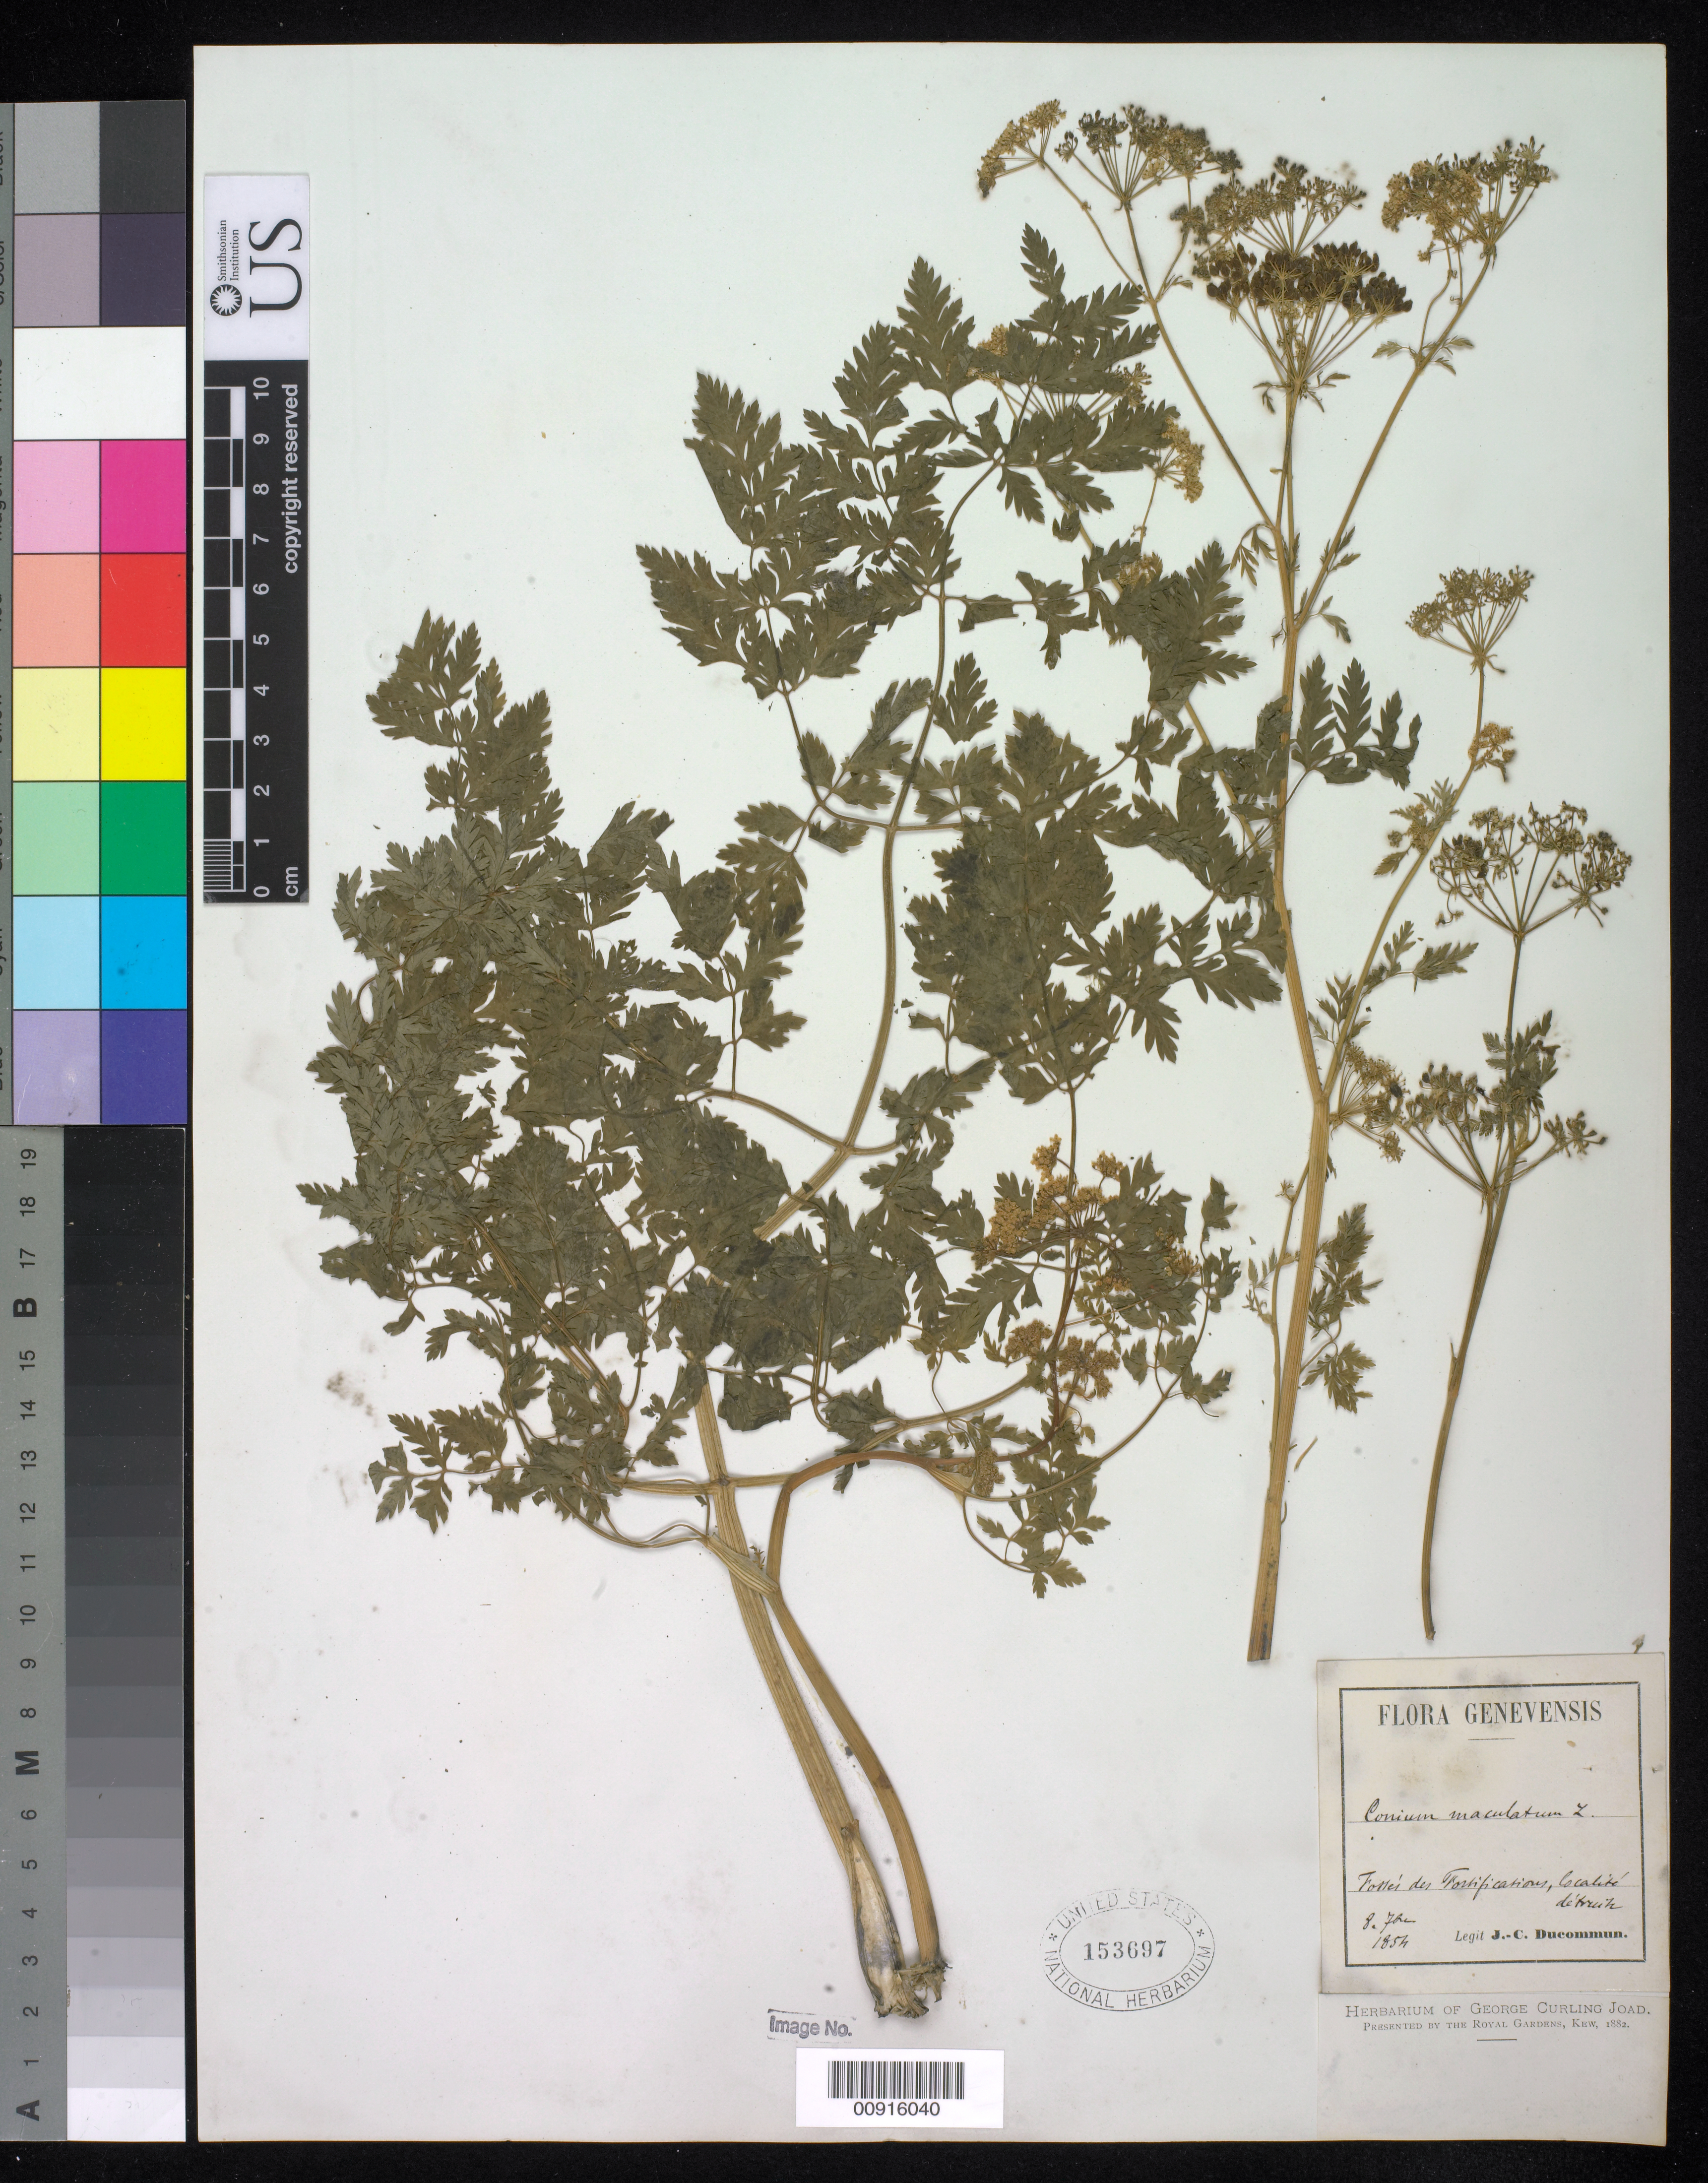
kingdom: Plantae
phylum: Tracheophyta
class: Magnoliopsida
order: Apiales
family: Apiaceae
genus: Conium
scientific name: Conium maculatum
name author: L.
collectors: J. Ducommun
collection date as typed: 08 Jan 1854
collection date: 1854-01-08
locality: Fossei des Fortifications, localite de'tru[k]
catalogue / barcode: US 153697